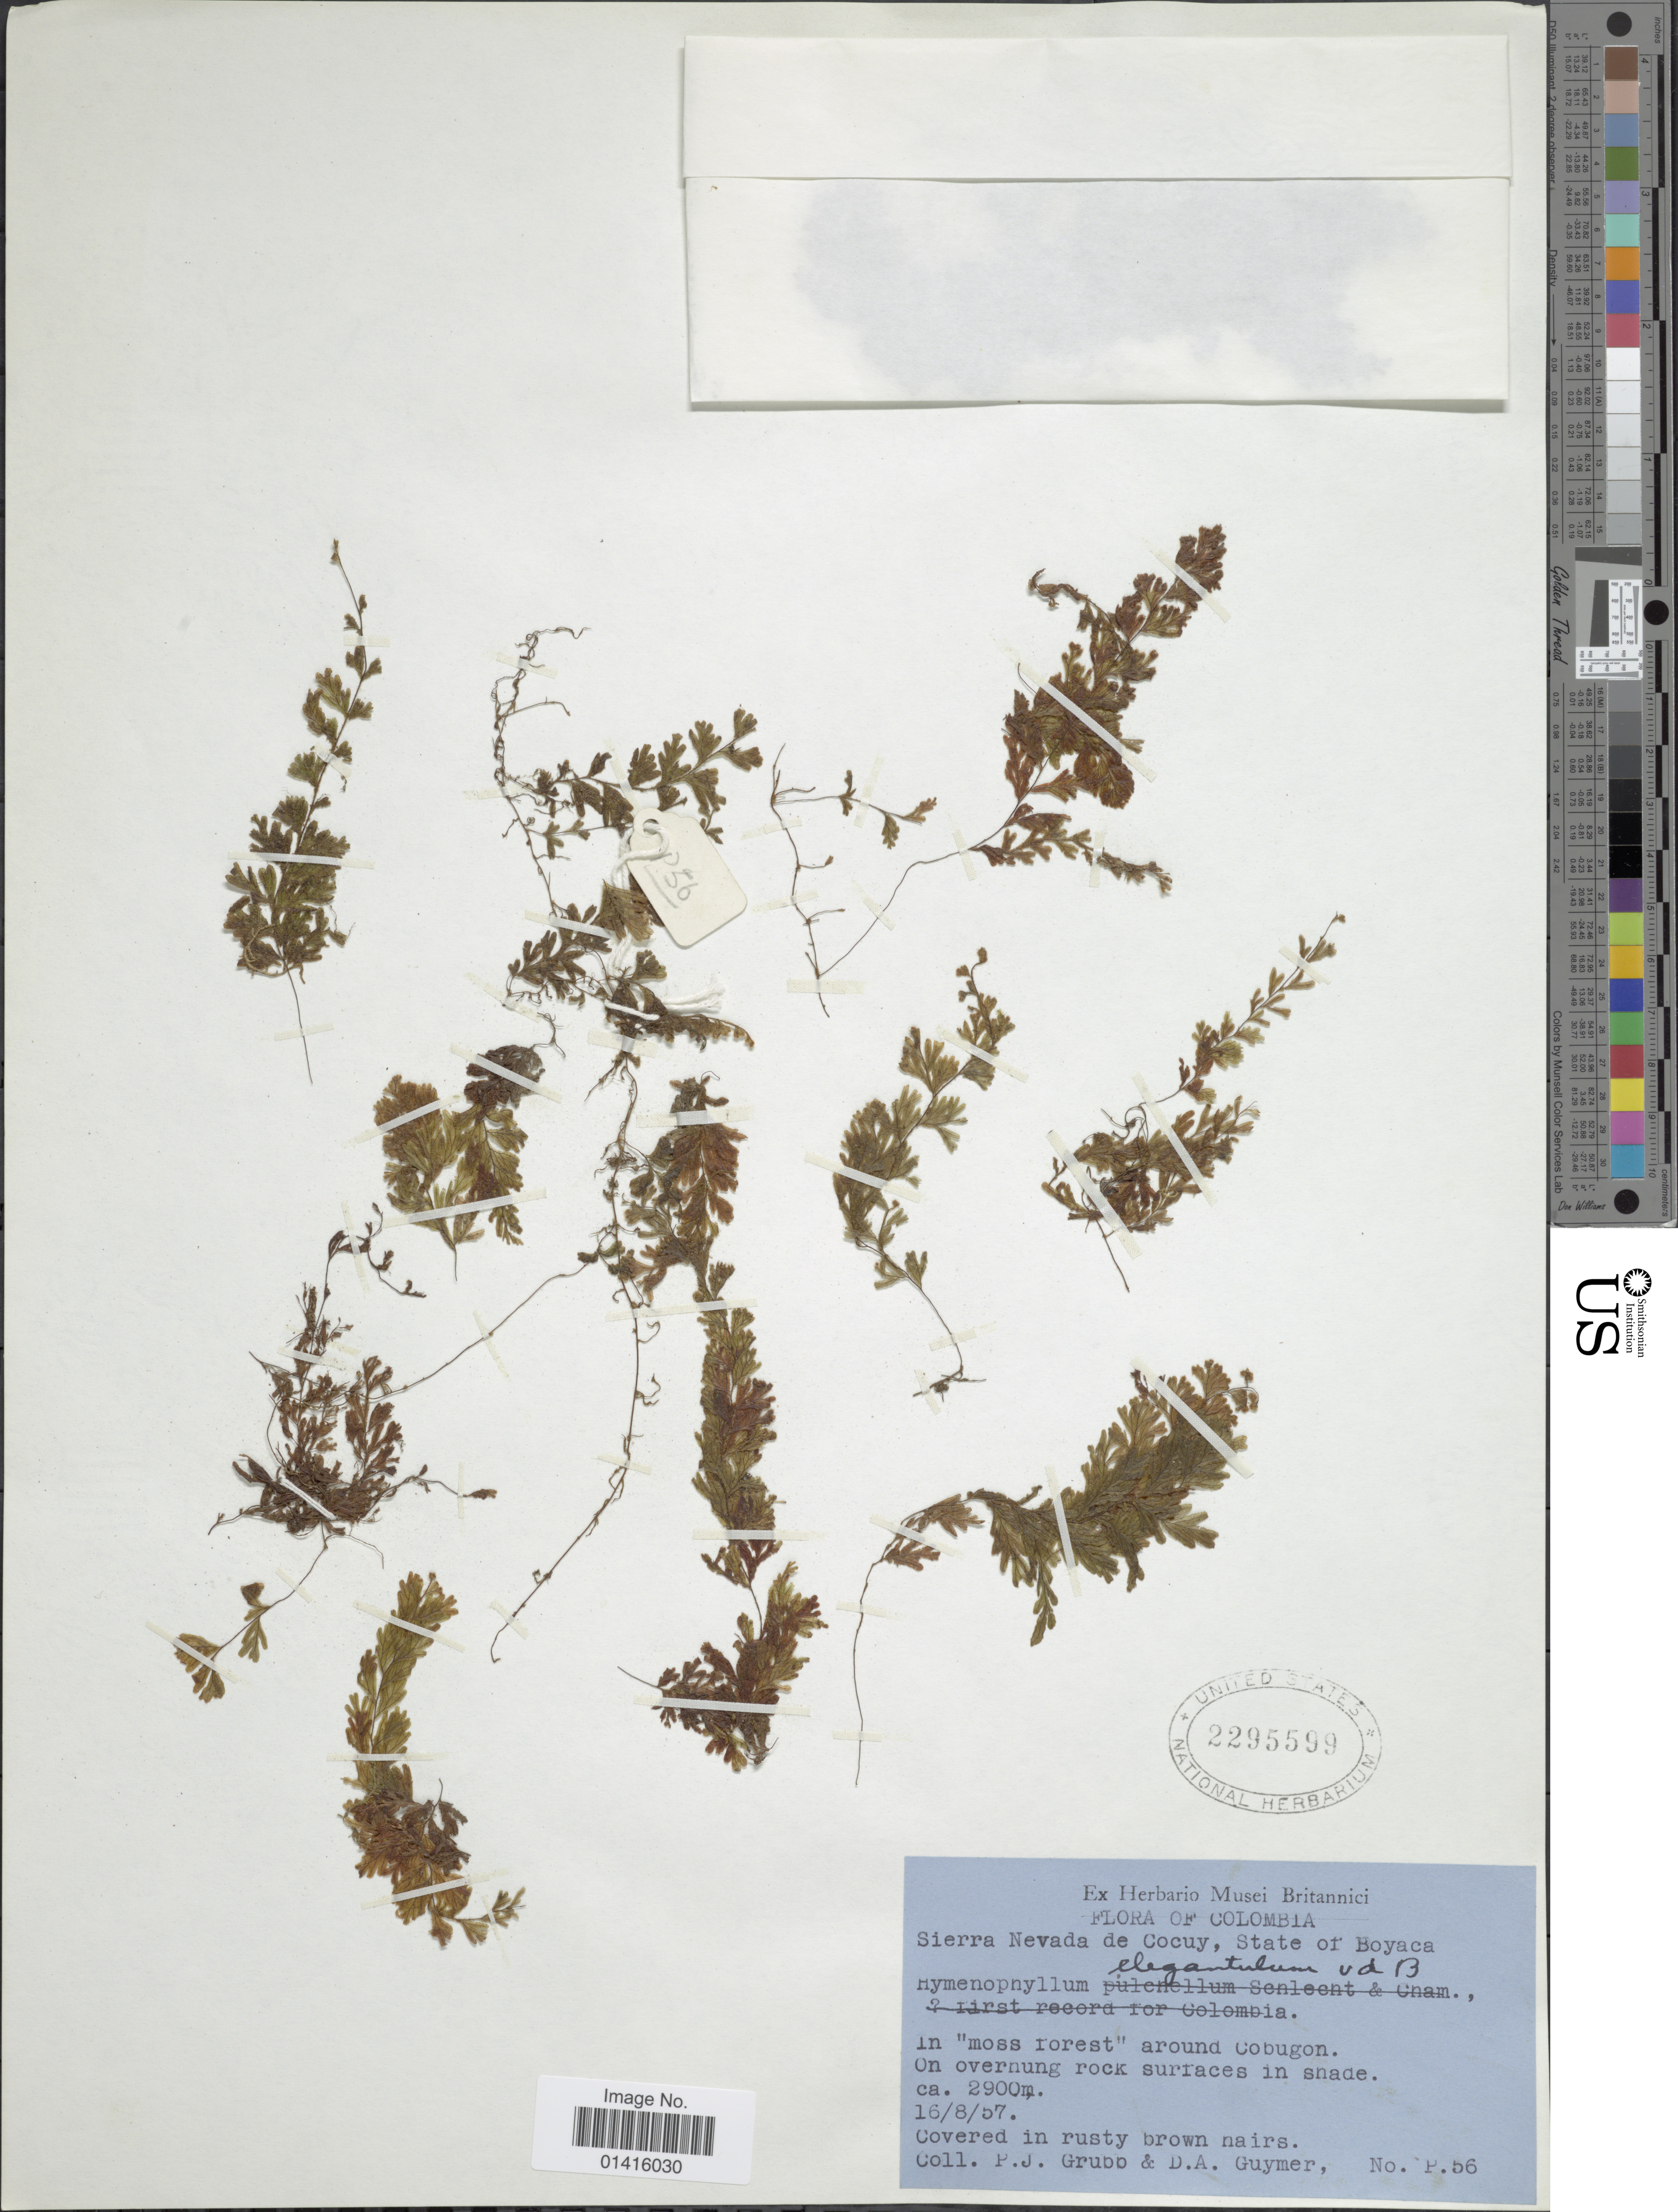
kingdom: Plantae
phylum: Tracheophyta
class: Polypodiopsida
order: Hymenophyllales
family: Hymenophyllaceae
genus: Hymenophyllum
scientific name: Hymenophyllum elegantulum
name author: Bosch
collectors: P. J. Grubb & D. Guymer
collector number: P56*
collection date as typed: Transcribed d/m/y: 16/8/57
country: Colombia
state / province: Boyacá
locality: Sierra Nevada de Cocuy,State of Boyaca, in moss forest around Cobugon, on overnung rock surfaces in shade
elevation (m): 2900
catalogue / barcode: US 2295599